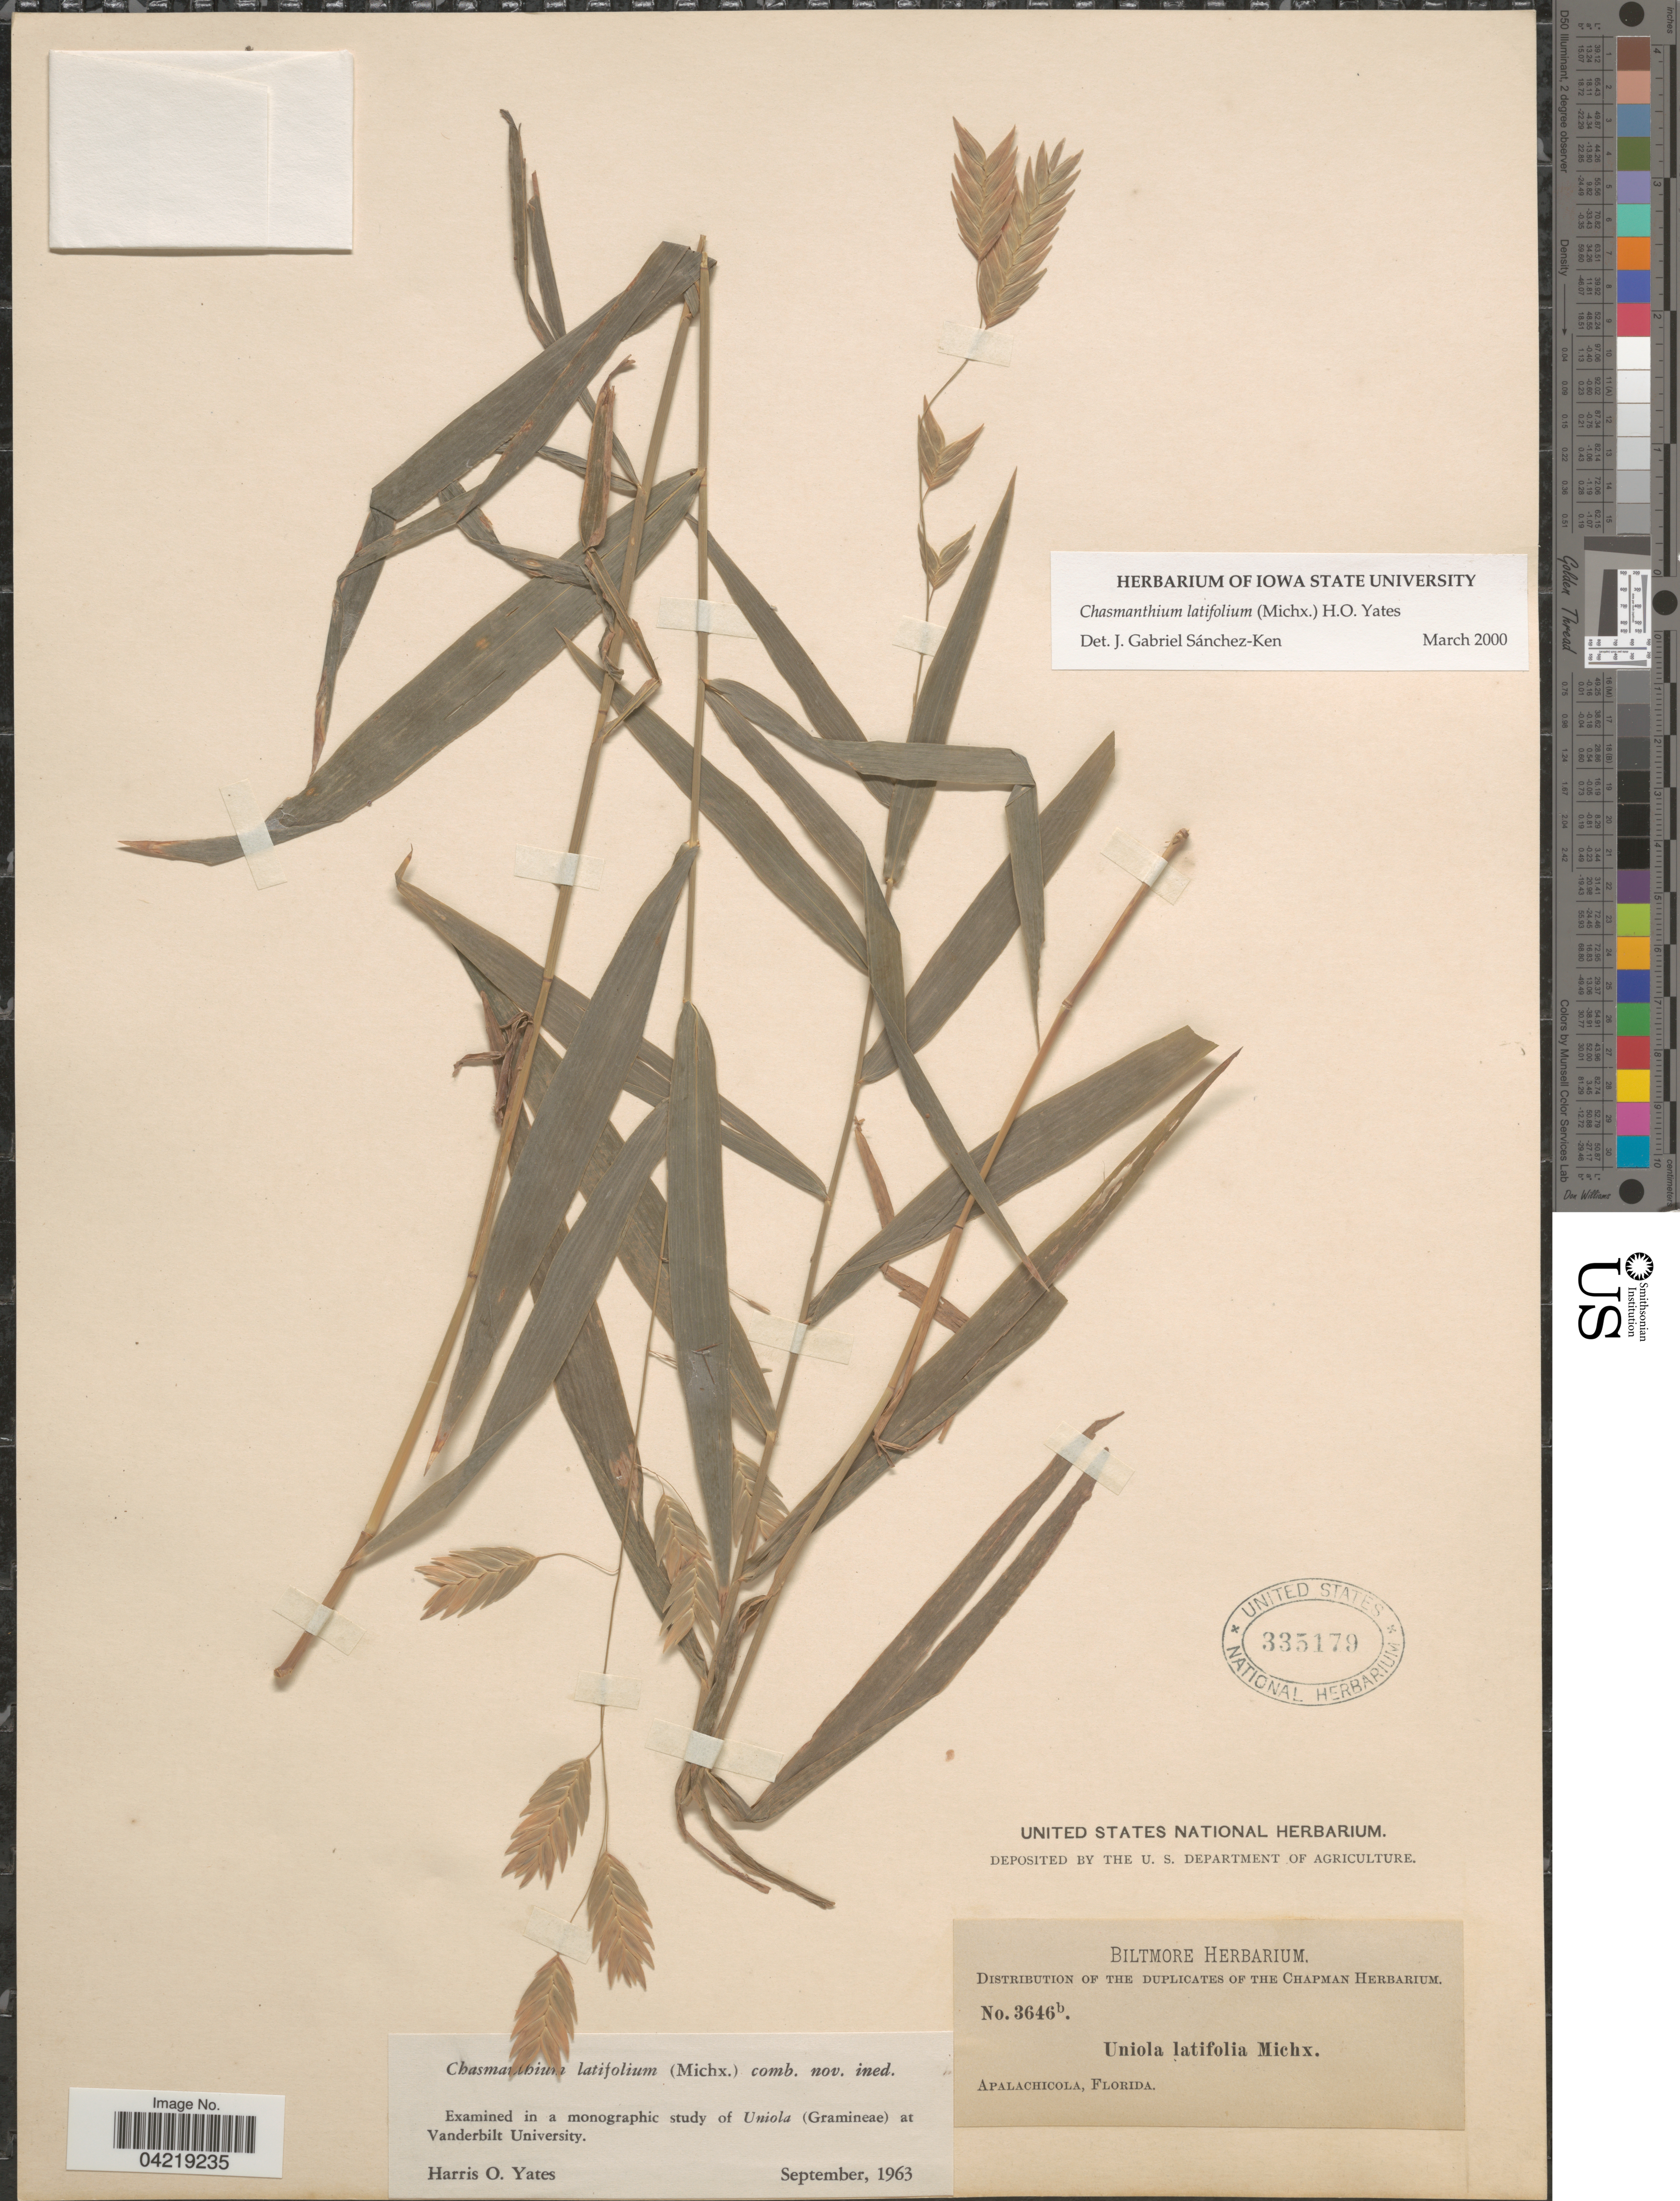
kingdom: Plantae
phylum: Tracheophyta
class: Liliopsida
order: Poales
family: Poaceae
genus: Chasmanthium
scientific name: Chasmanthium latifolium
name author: (Michx.) H.O. Yates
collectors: ex herb. Biltmore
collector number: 3646b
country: United States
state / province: Florida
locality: Apalachicola.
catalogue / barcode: US 335179